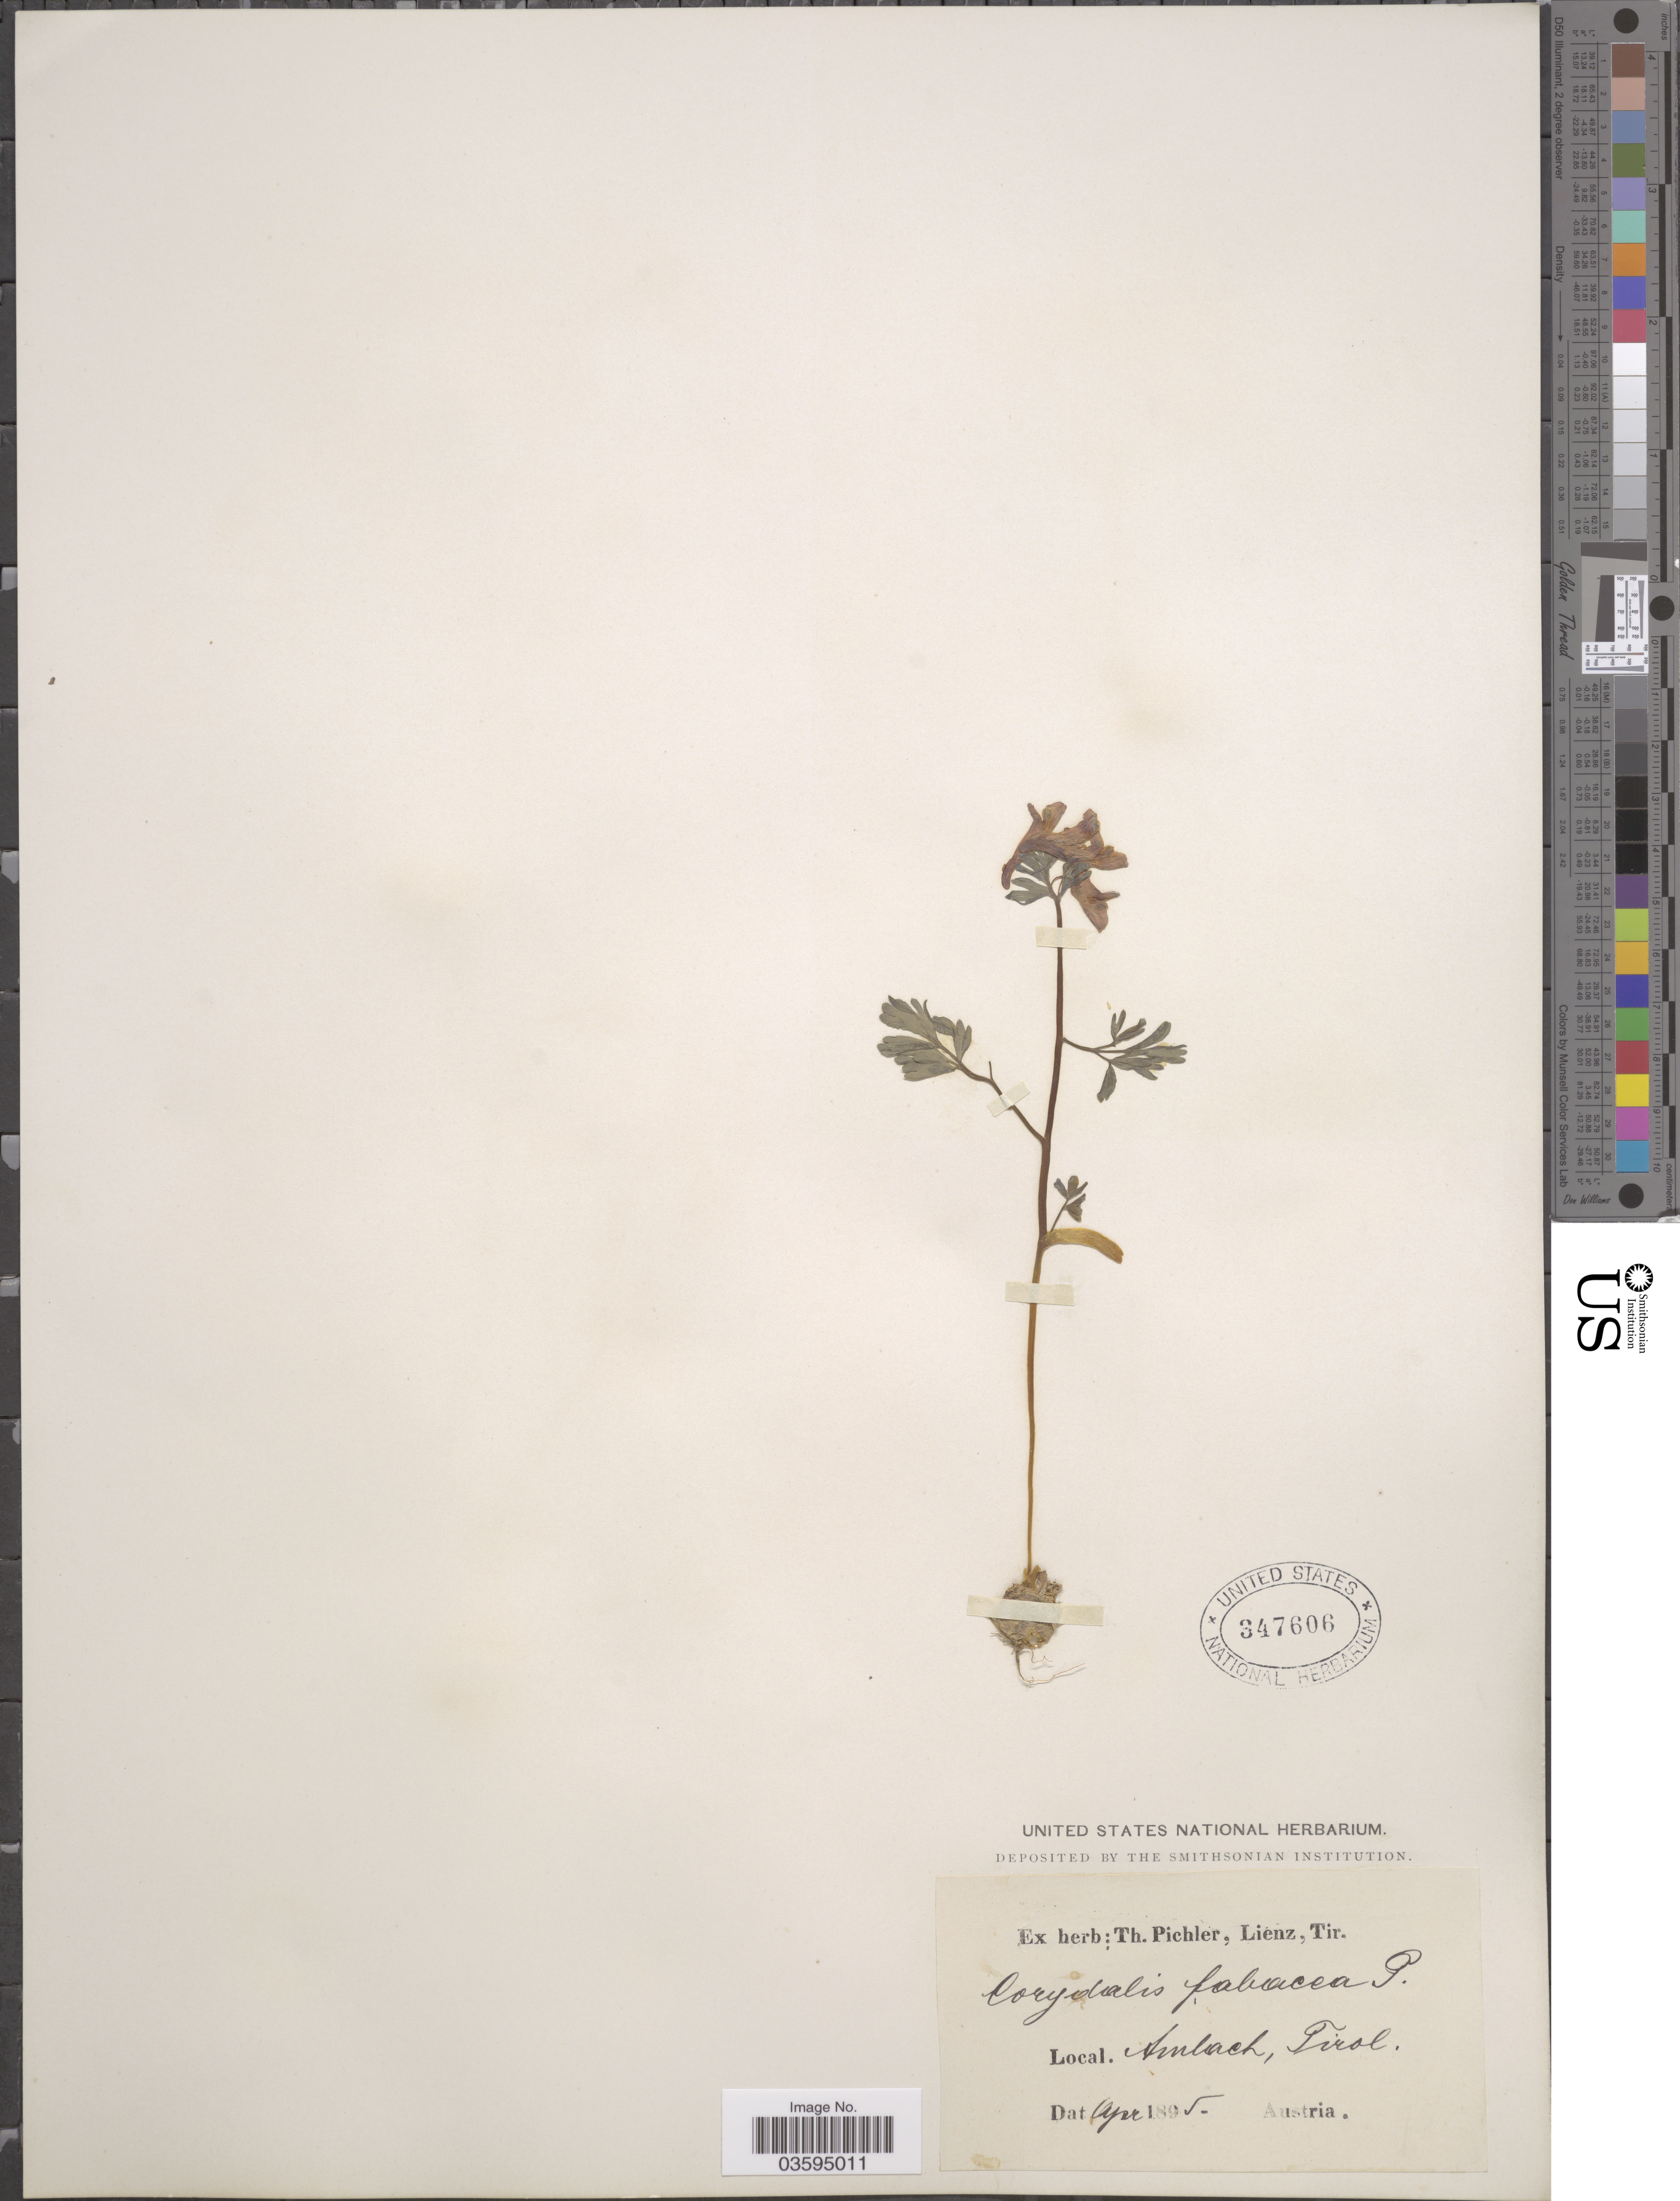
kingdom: Plantae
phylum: Tracheophyta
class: Magnoliopsida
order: Ranunculales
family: Papaveraceae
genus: Corydalis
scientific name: Corydalis fabacea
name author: (Retz.) Pers.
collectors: ex herb. T. Pichler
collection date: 1895-04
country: Austria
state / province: Tirol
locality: Ambach.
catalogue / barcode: US 347606